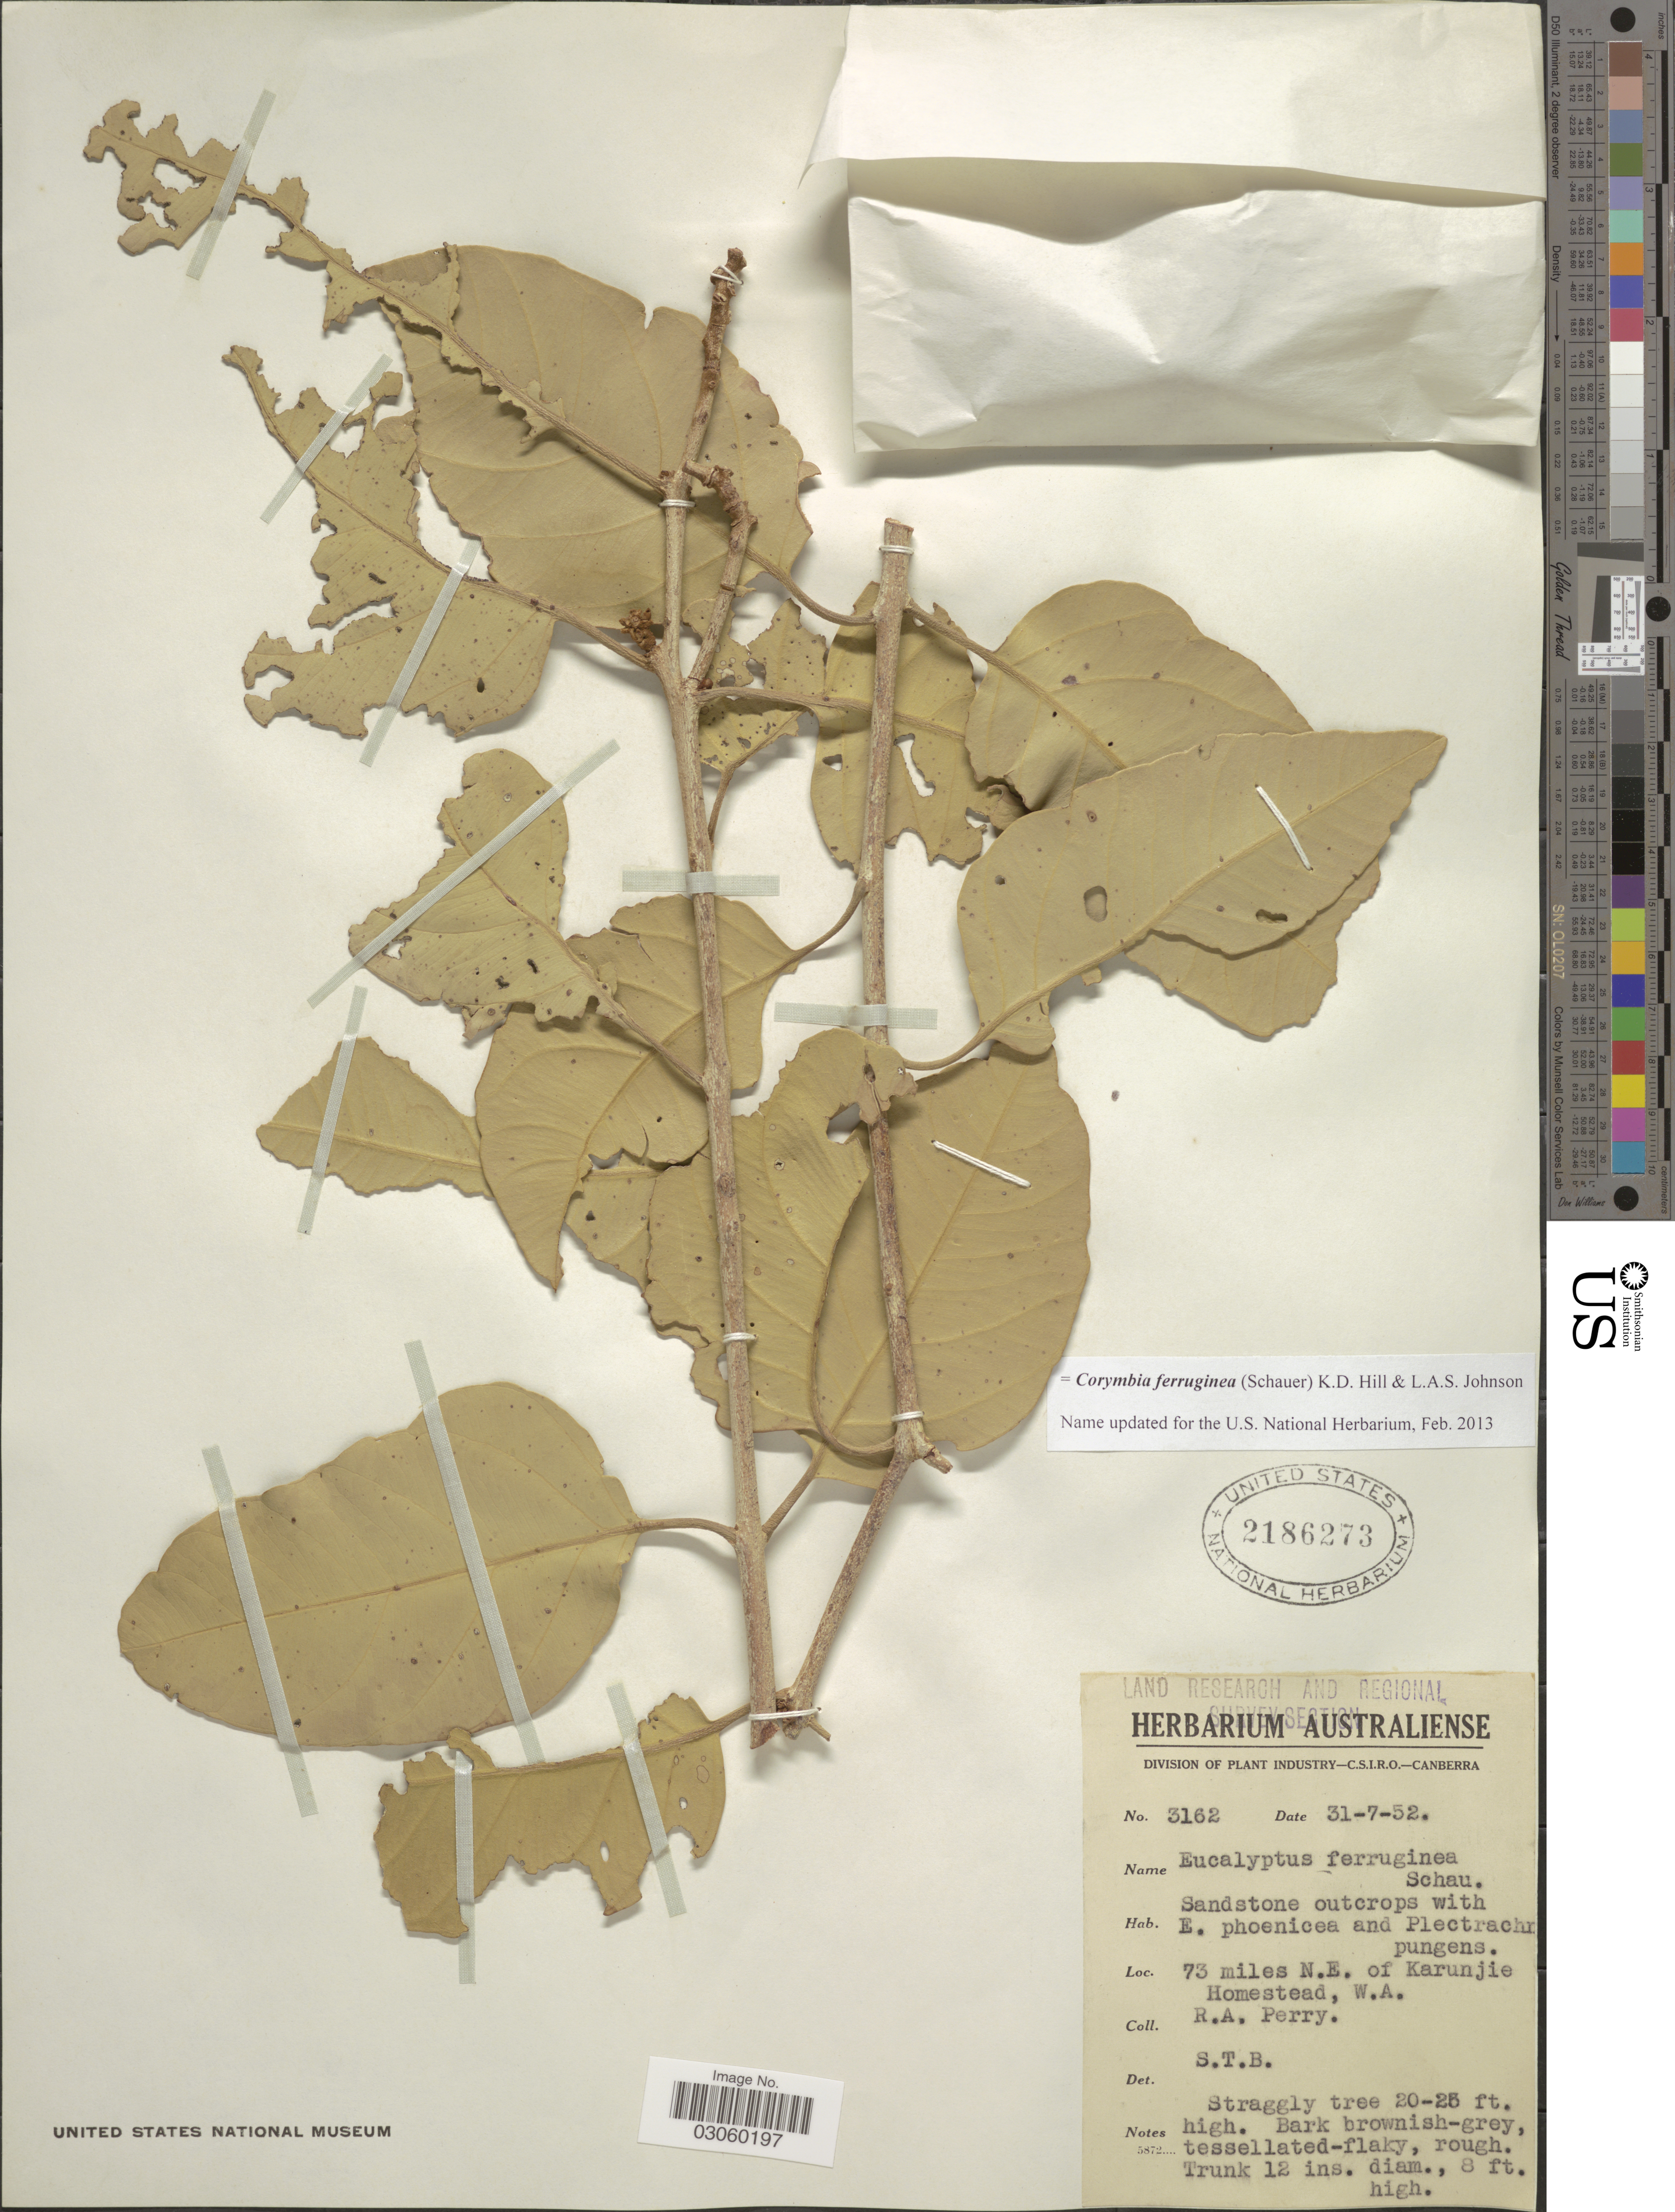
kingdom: Plantae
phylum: Tracheophyta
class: Magnoliopsida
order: Myrtales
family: Myrtaceae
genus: Corymbia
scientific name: Corymbia ferruginea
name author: (Schauer) K.D. Hill & L.A.S. Johnson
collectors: Perry, R. A.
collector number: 3162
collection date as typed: Transcribed d/m/y: 31/7/52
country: Australia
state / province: Western Australia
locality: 73 miles N.E. of Karunjie Homestead, W.A.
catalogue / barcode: US 2186273